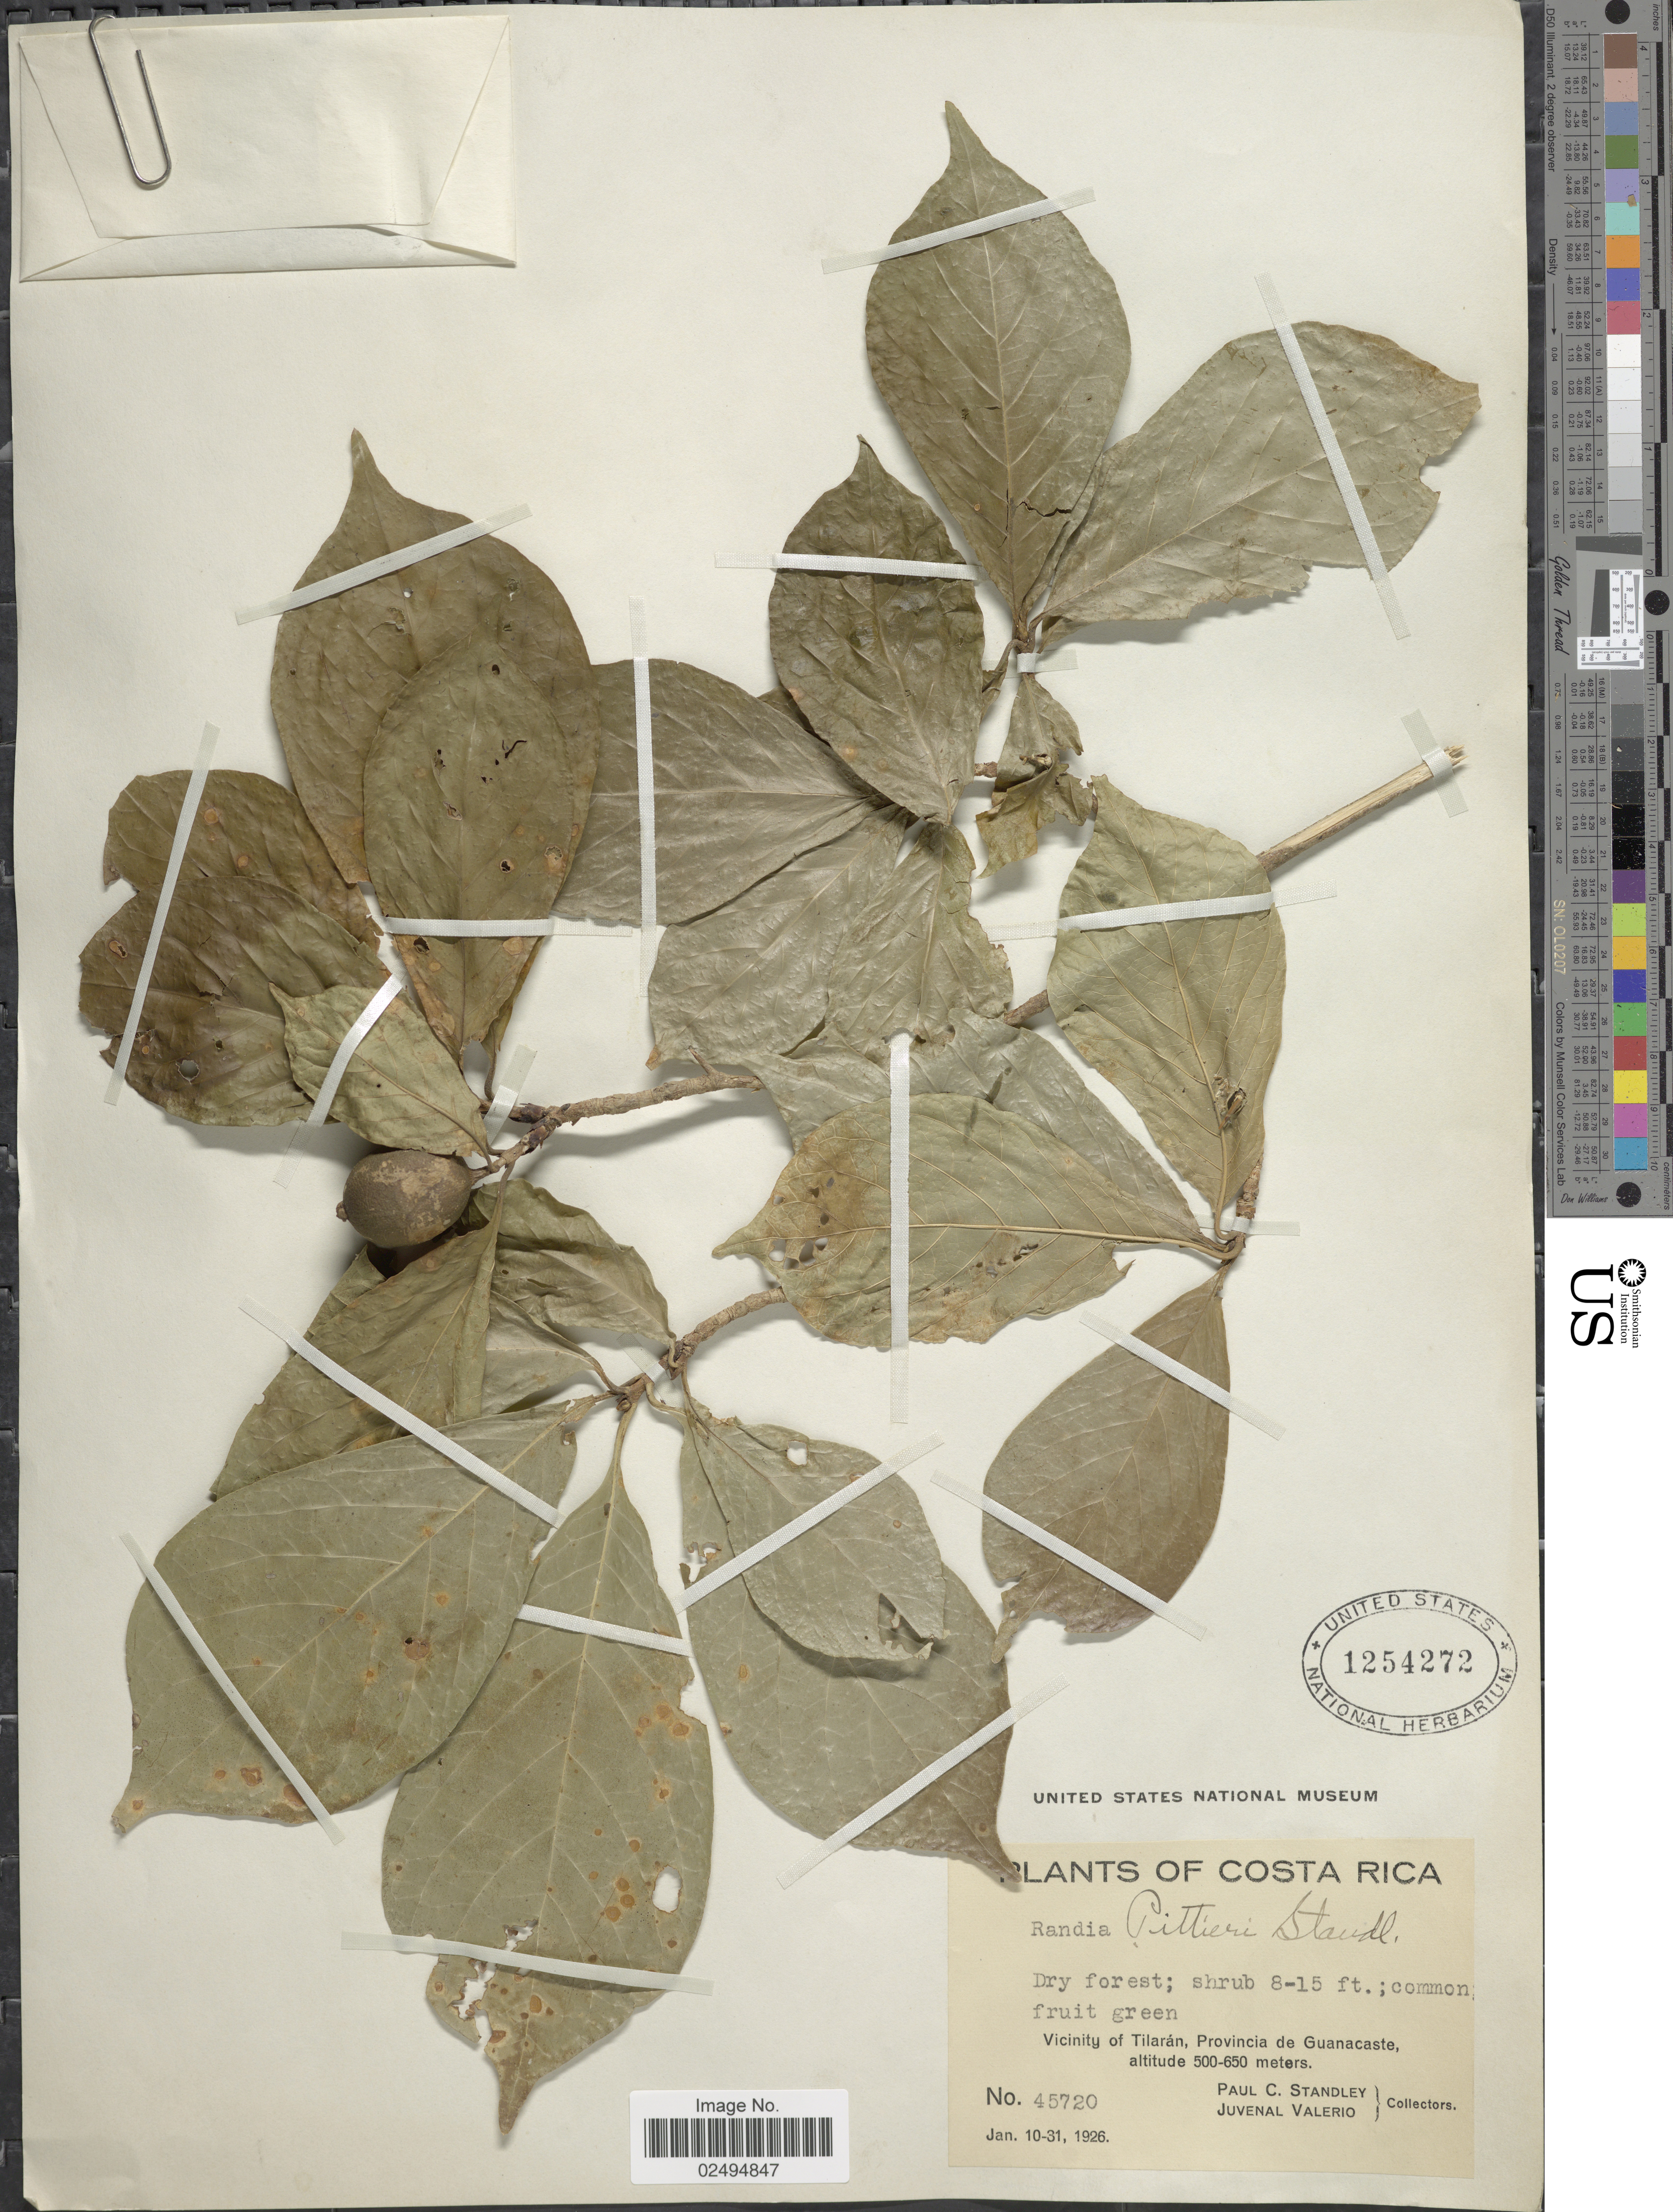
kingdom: Plantae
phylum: Tracheophyta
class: Magnoliopsida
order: Gentianales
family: Rubiaceae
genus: Randia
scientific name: Randia pittieri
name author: (Standl.) Standl.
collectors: P. C. Standley & J. Valerio R.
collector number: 45720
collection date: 1926-01-10/1926-01-31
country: Costa Rica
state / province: Guanacaste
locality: Dry forest, Vicinity of Tilaran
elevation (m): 500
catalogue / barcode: US 1254272